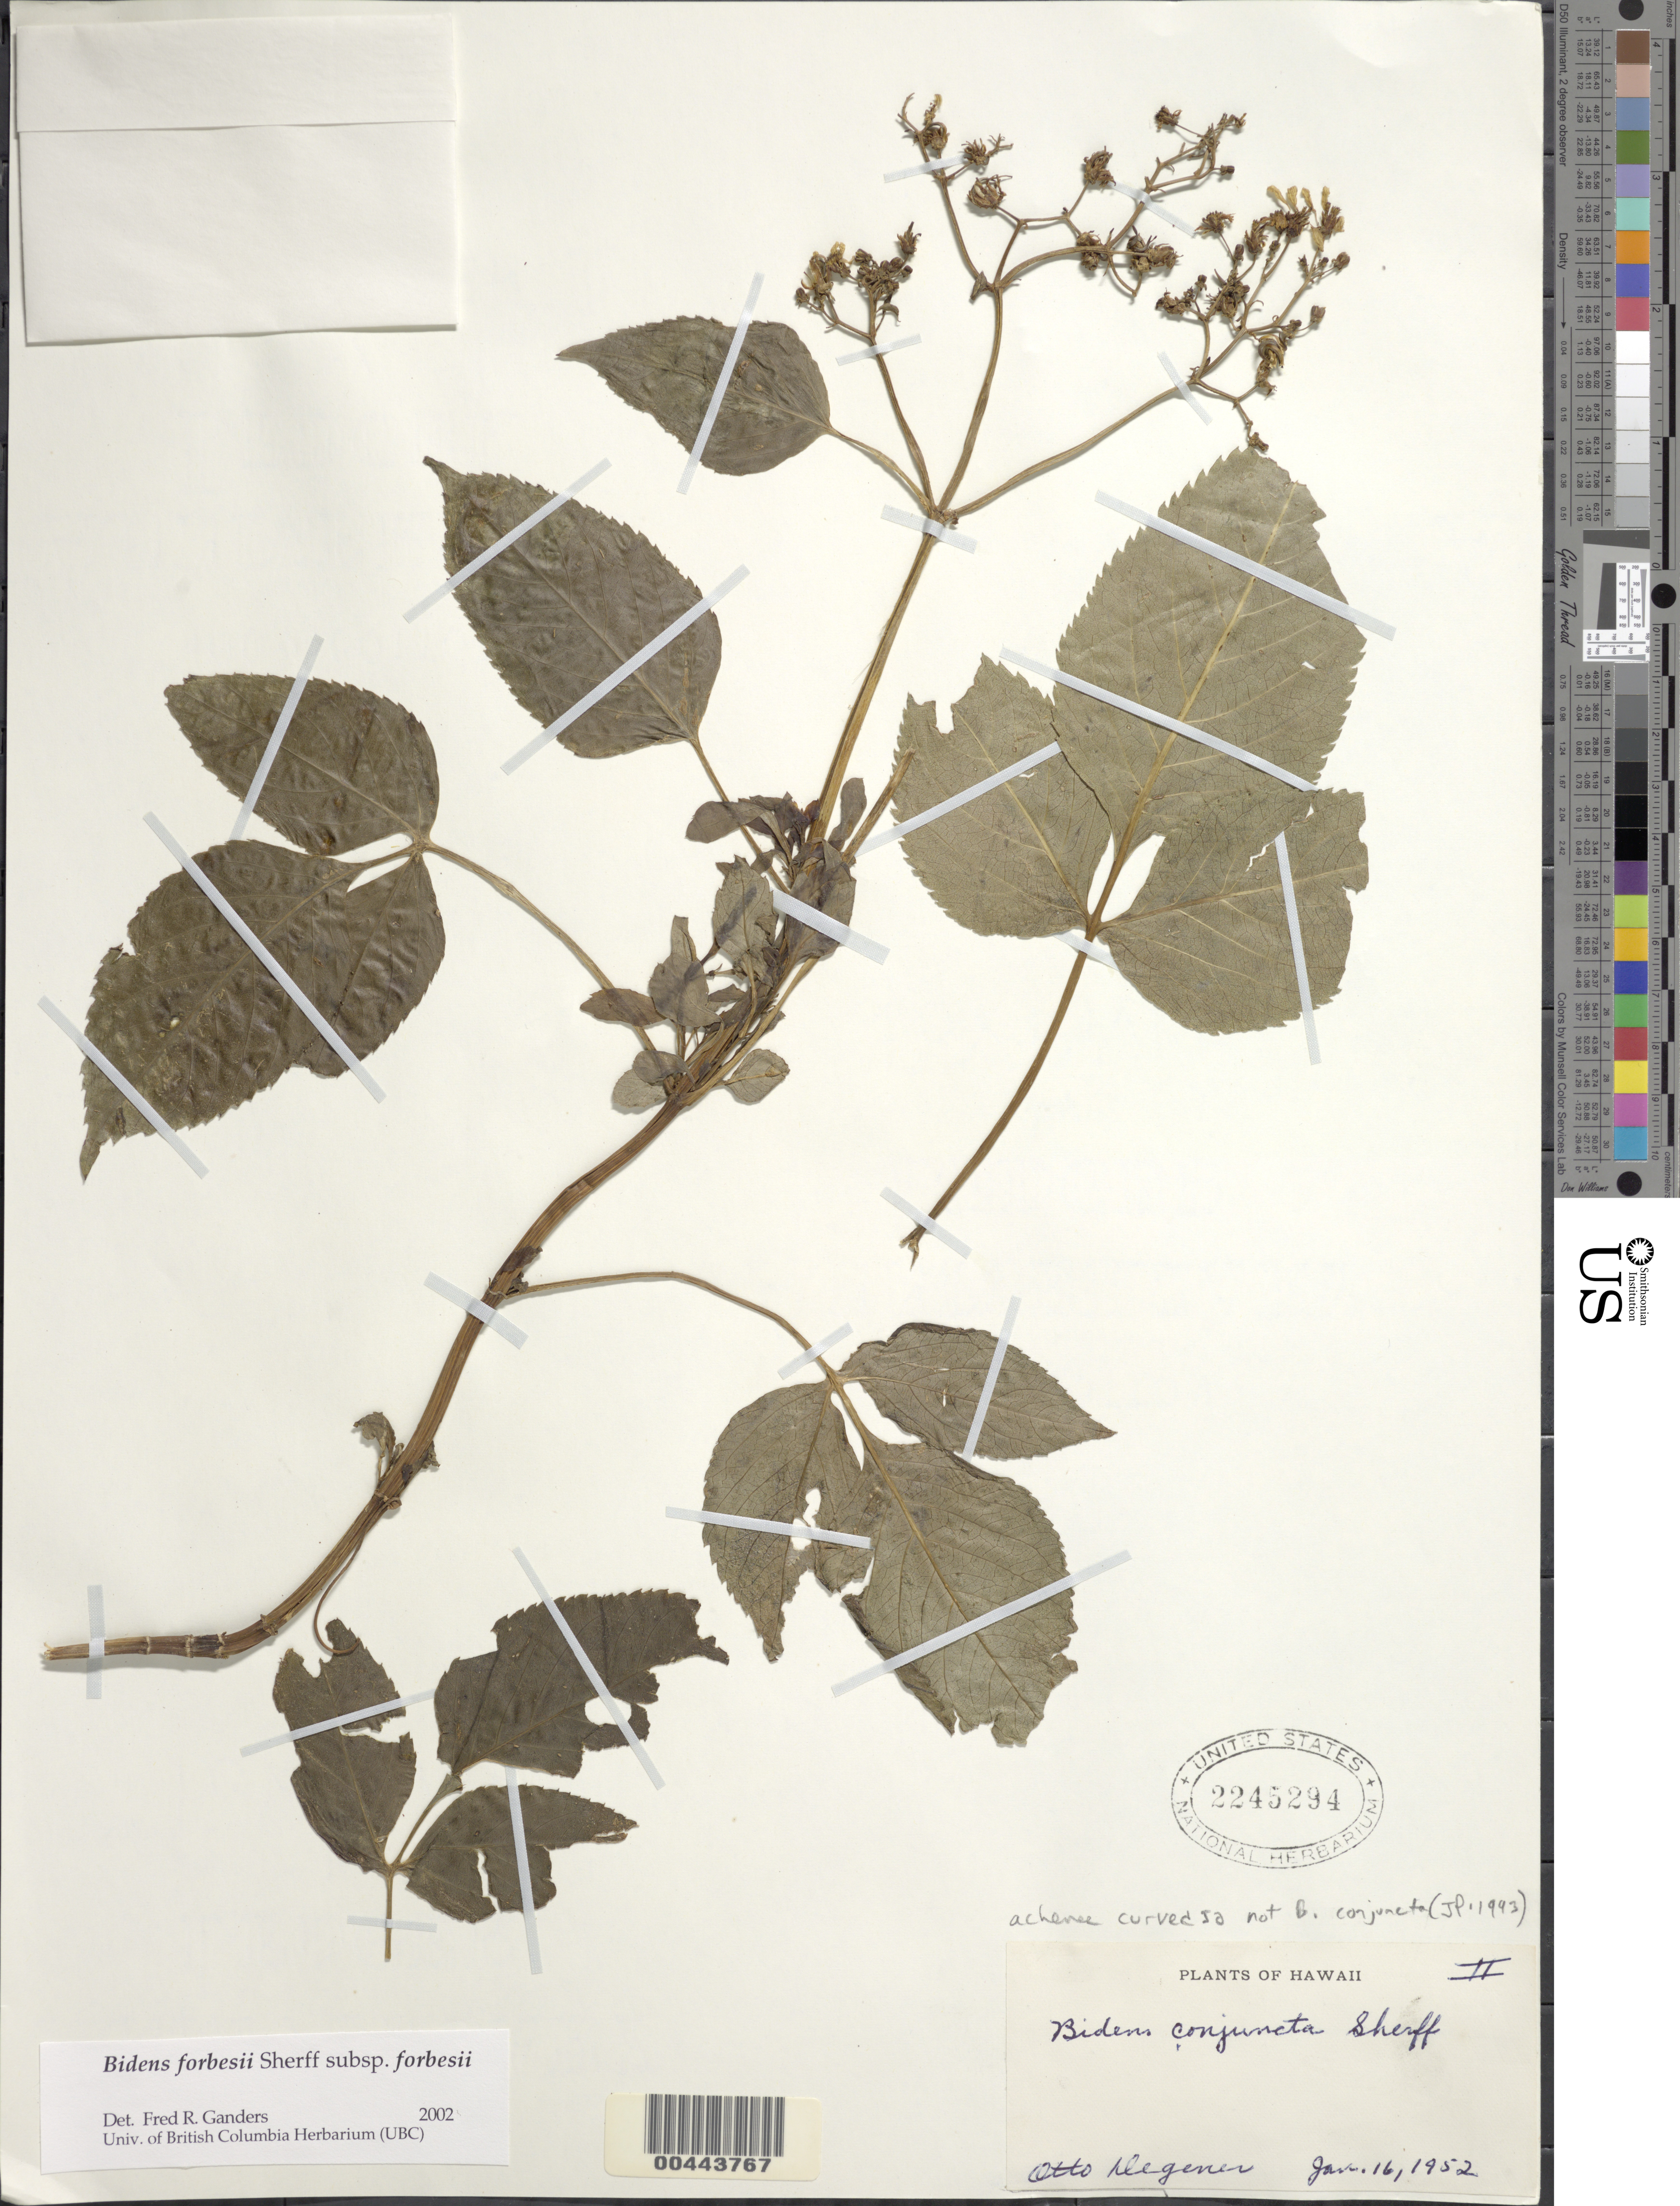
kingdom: Plantae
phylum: Tracheophyta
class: Magnoliopsida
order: Asterales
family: Asteraceae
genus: Bidens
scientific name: Bidens forbesii subsp. forbesii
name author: Sherff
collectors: O. Degener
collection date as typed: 16 Jan 1952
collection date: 1952-01-16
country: United States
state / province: Hawaii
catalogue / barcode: US 2245294